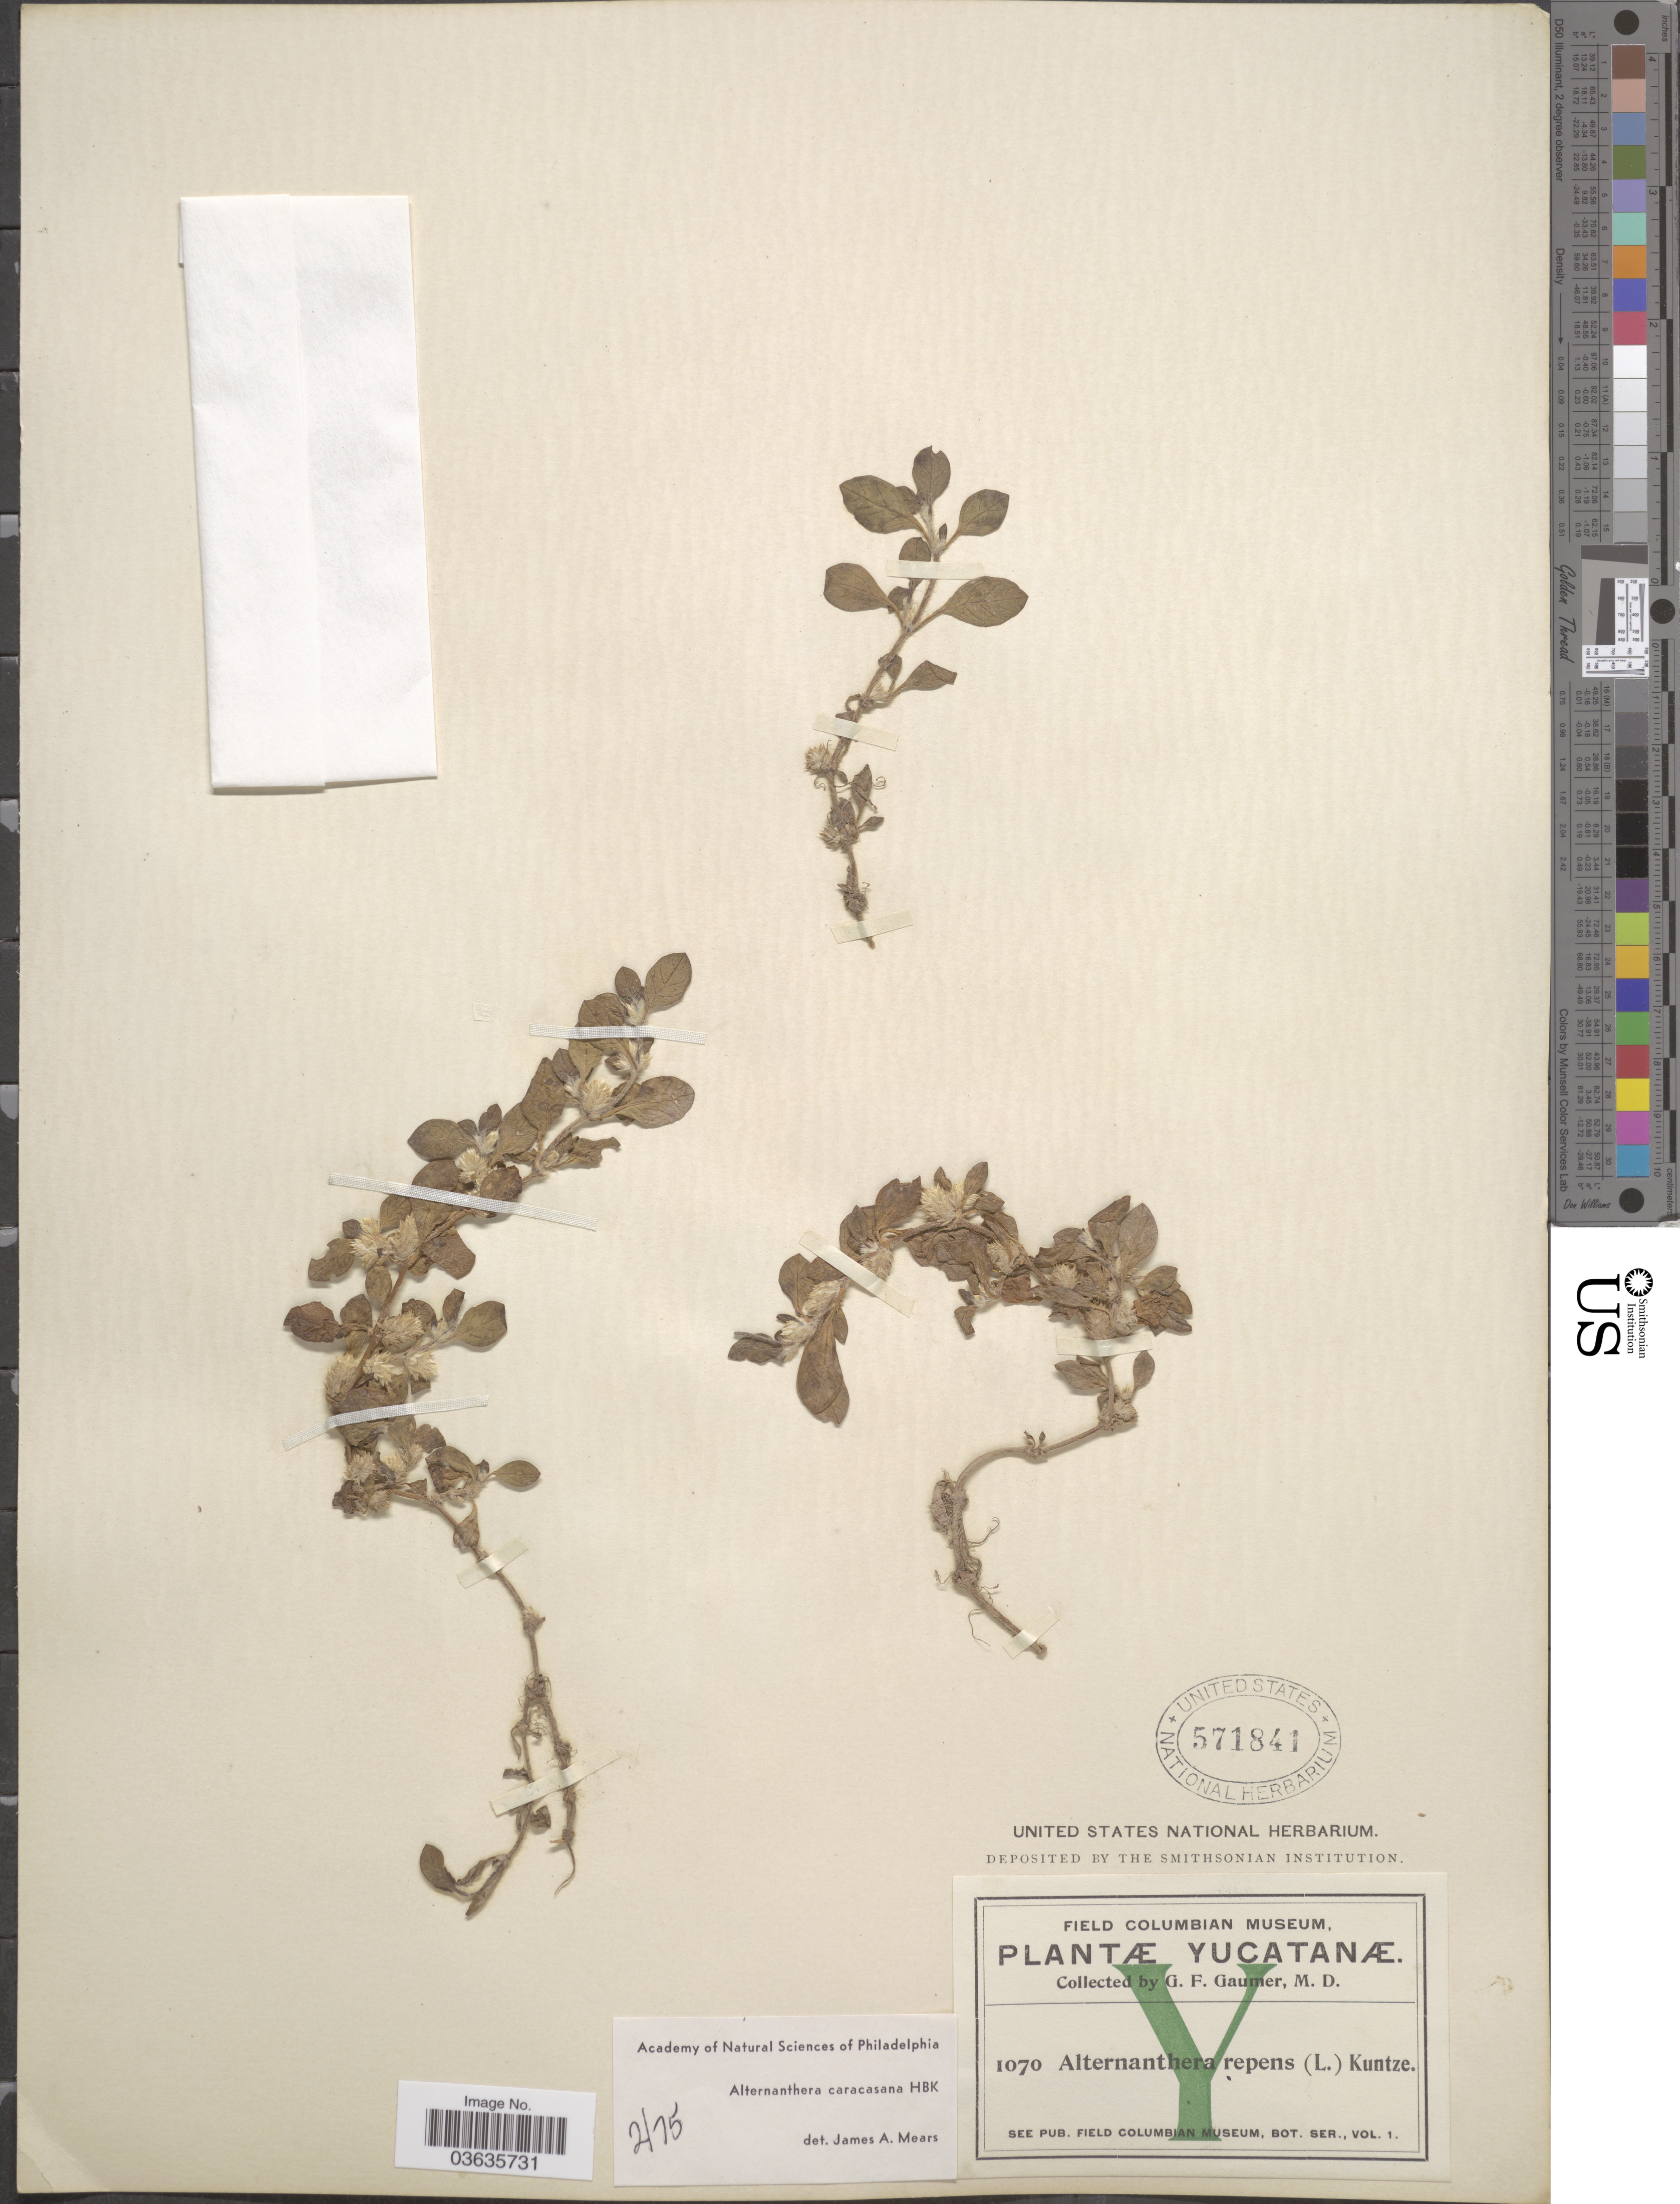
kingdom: Plantae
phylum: Tracheophyta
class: Magnoliopsida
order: Caryophyllales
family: Amaranthaceae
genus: Alternanthera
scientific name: Alternanthera caracasana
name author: Kunth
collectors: G. F. Gaumer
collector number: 1070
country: Mexico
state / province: Yucatán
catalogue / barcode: US 571841